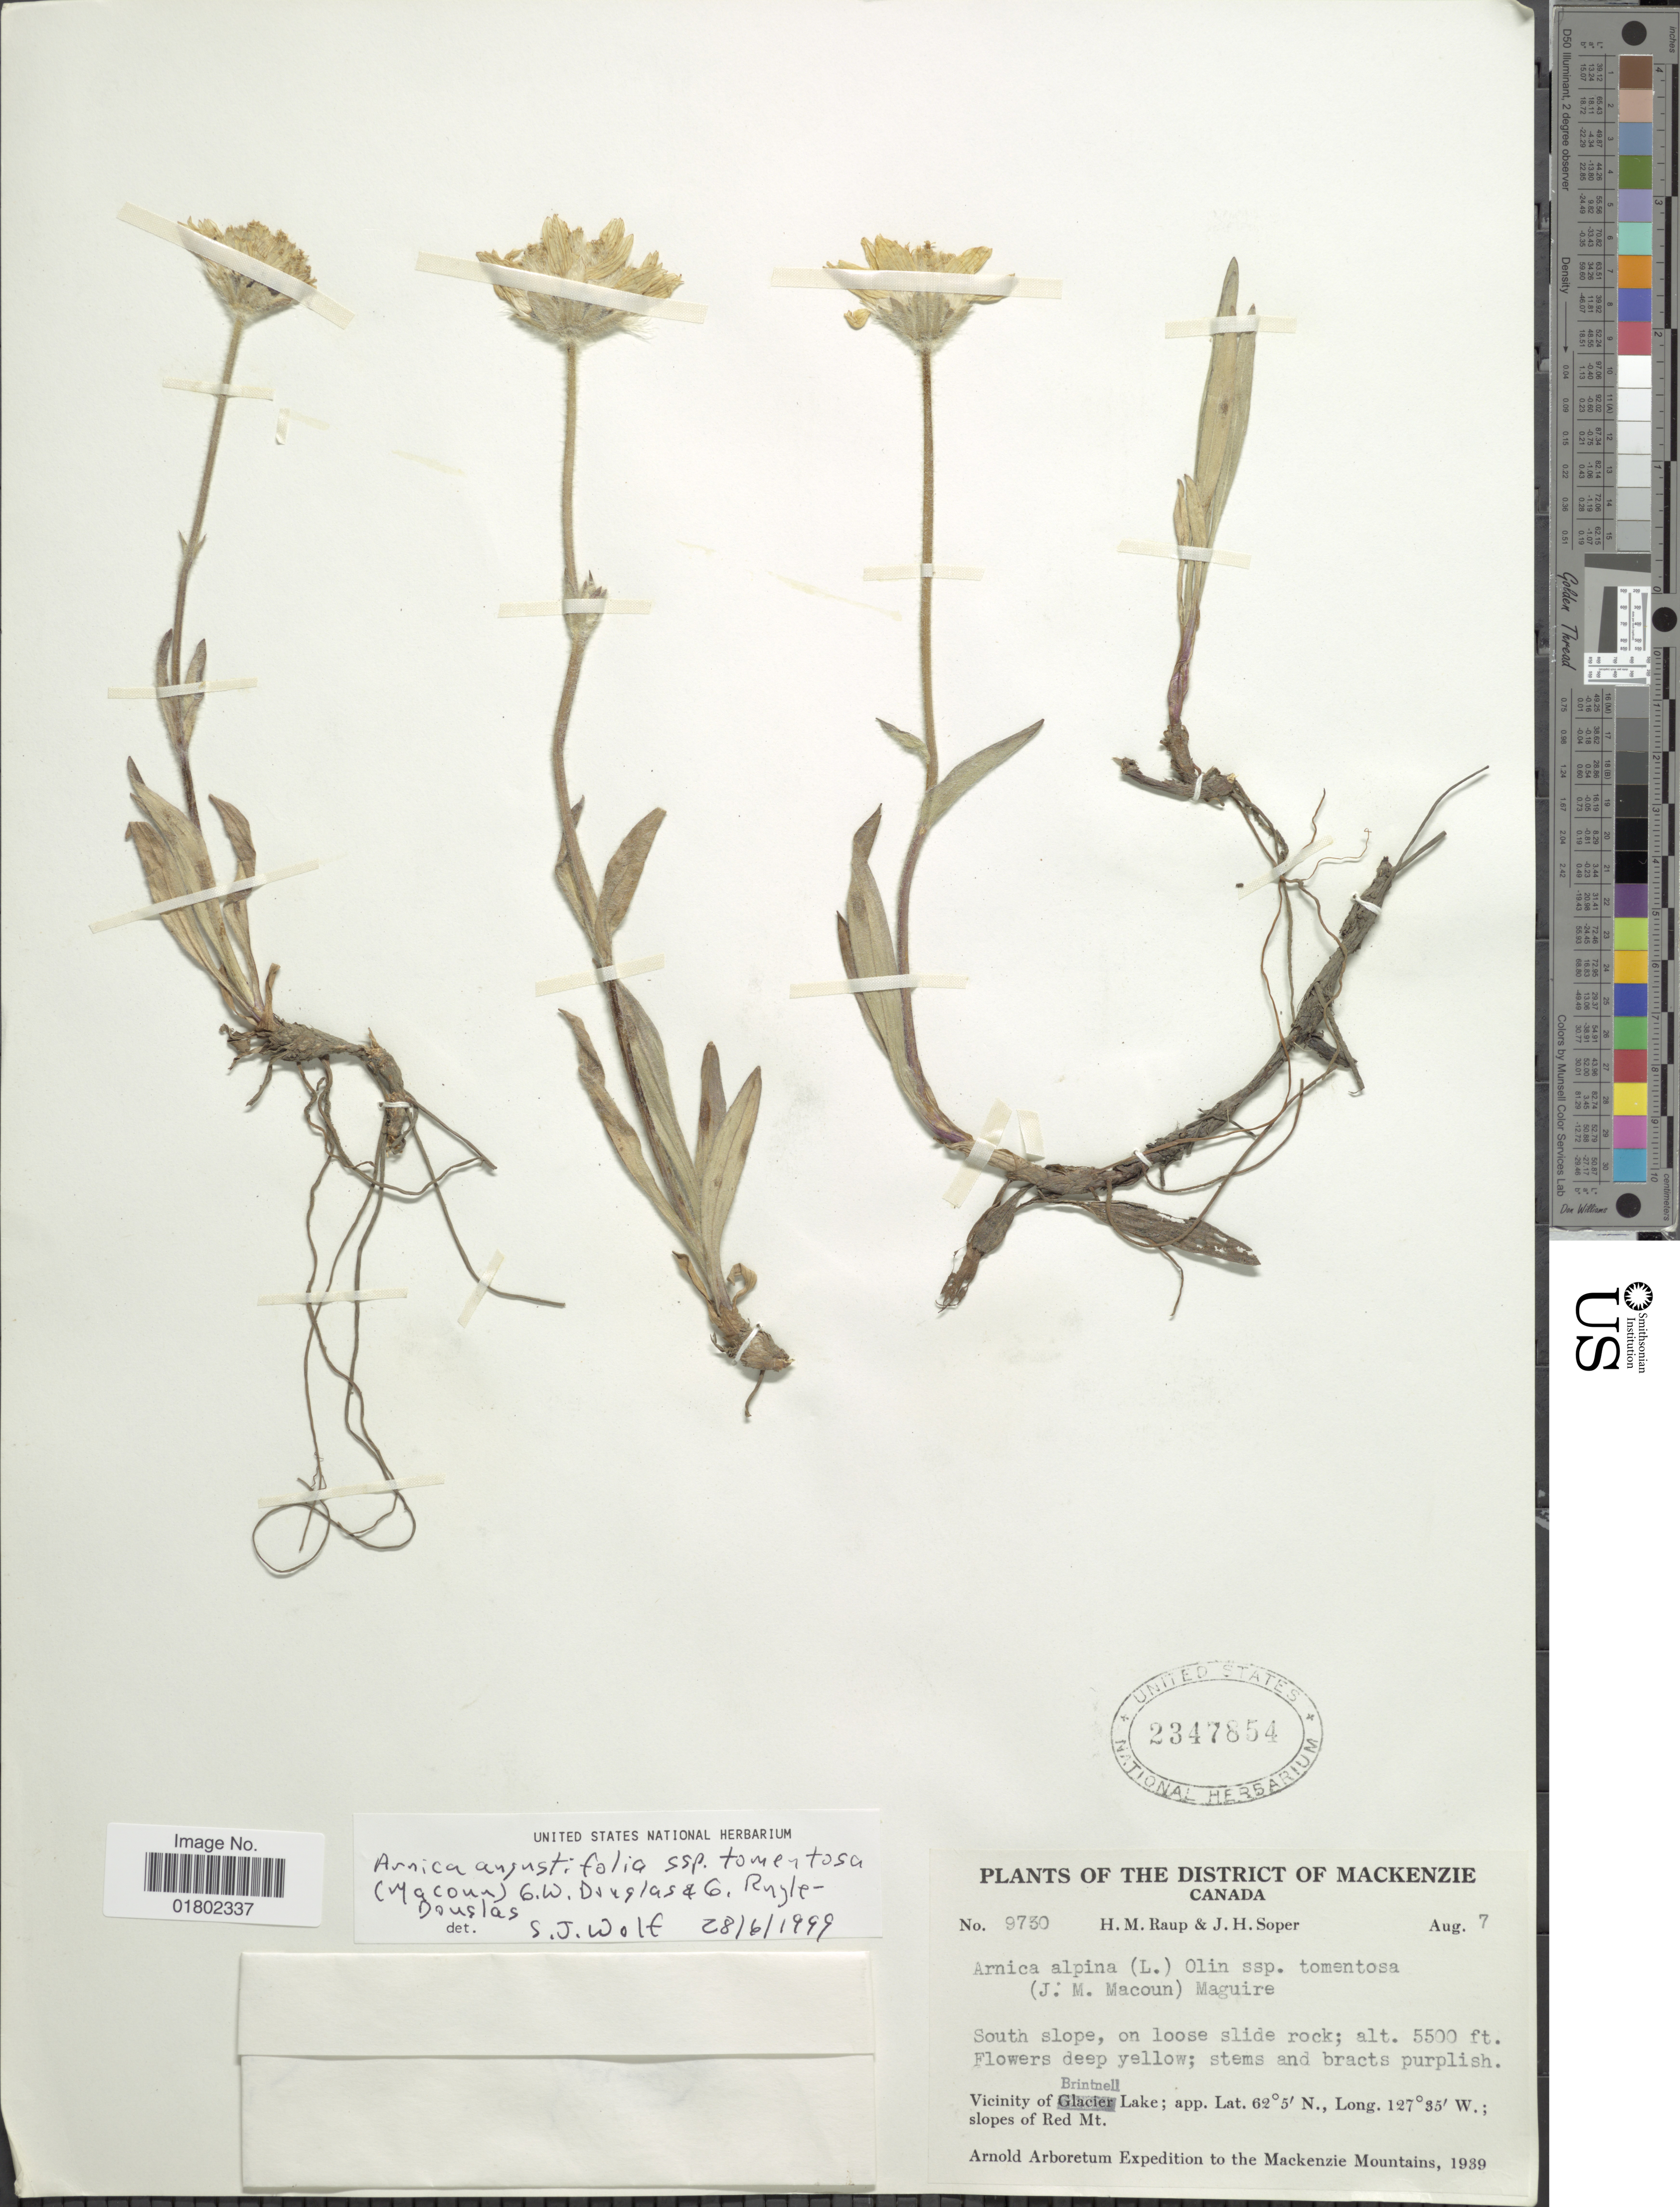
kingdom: Plantae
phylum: Tracheophyta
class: Magnoliopsida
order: Asterales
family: Asteraceae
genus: Arnica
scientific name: Arnica alpina subsp. tomentosa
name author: (Macoun) Maguire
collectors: H. Raup & J. H. Soper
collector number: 9730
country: Canada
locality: The District of Mackenzie, south slope, Vicinity of Glacier Lake, slopes of Red Mt.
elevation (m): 1676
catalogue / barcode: US 2347854